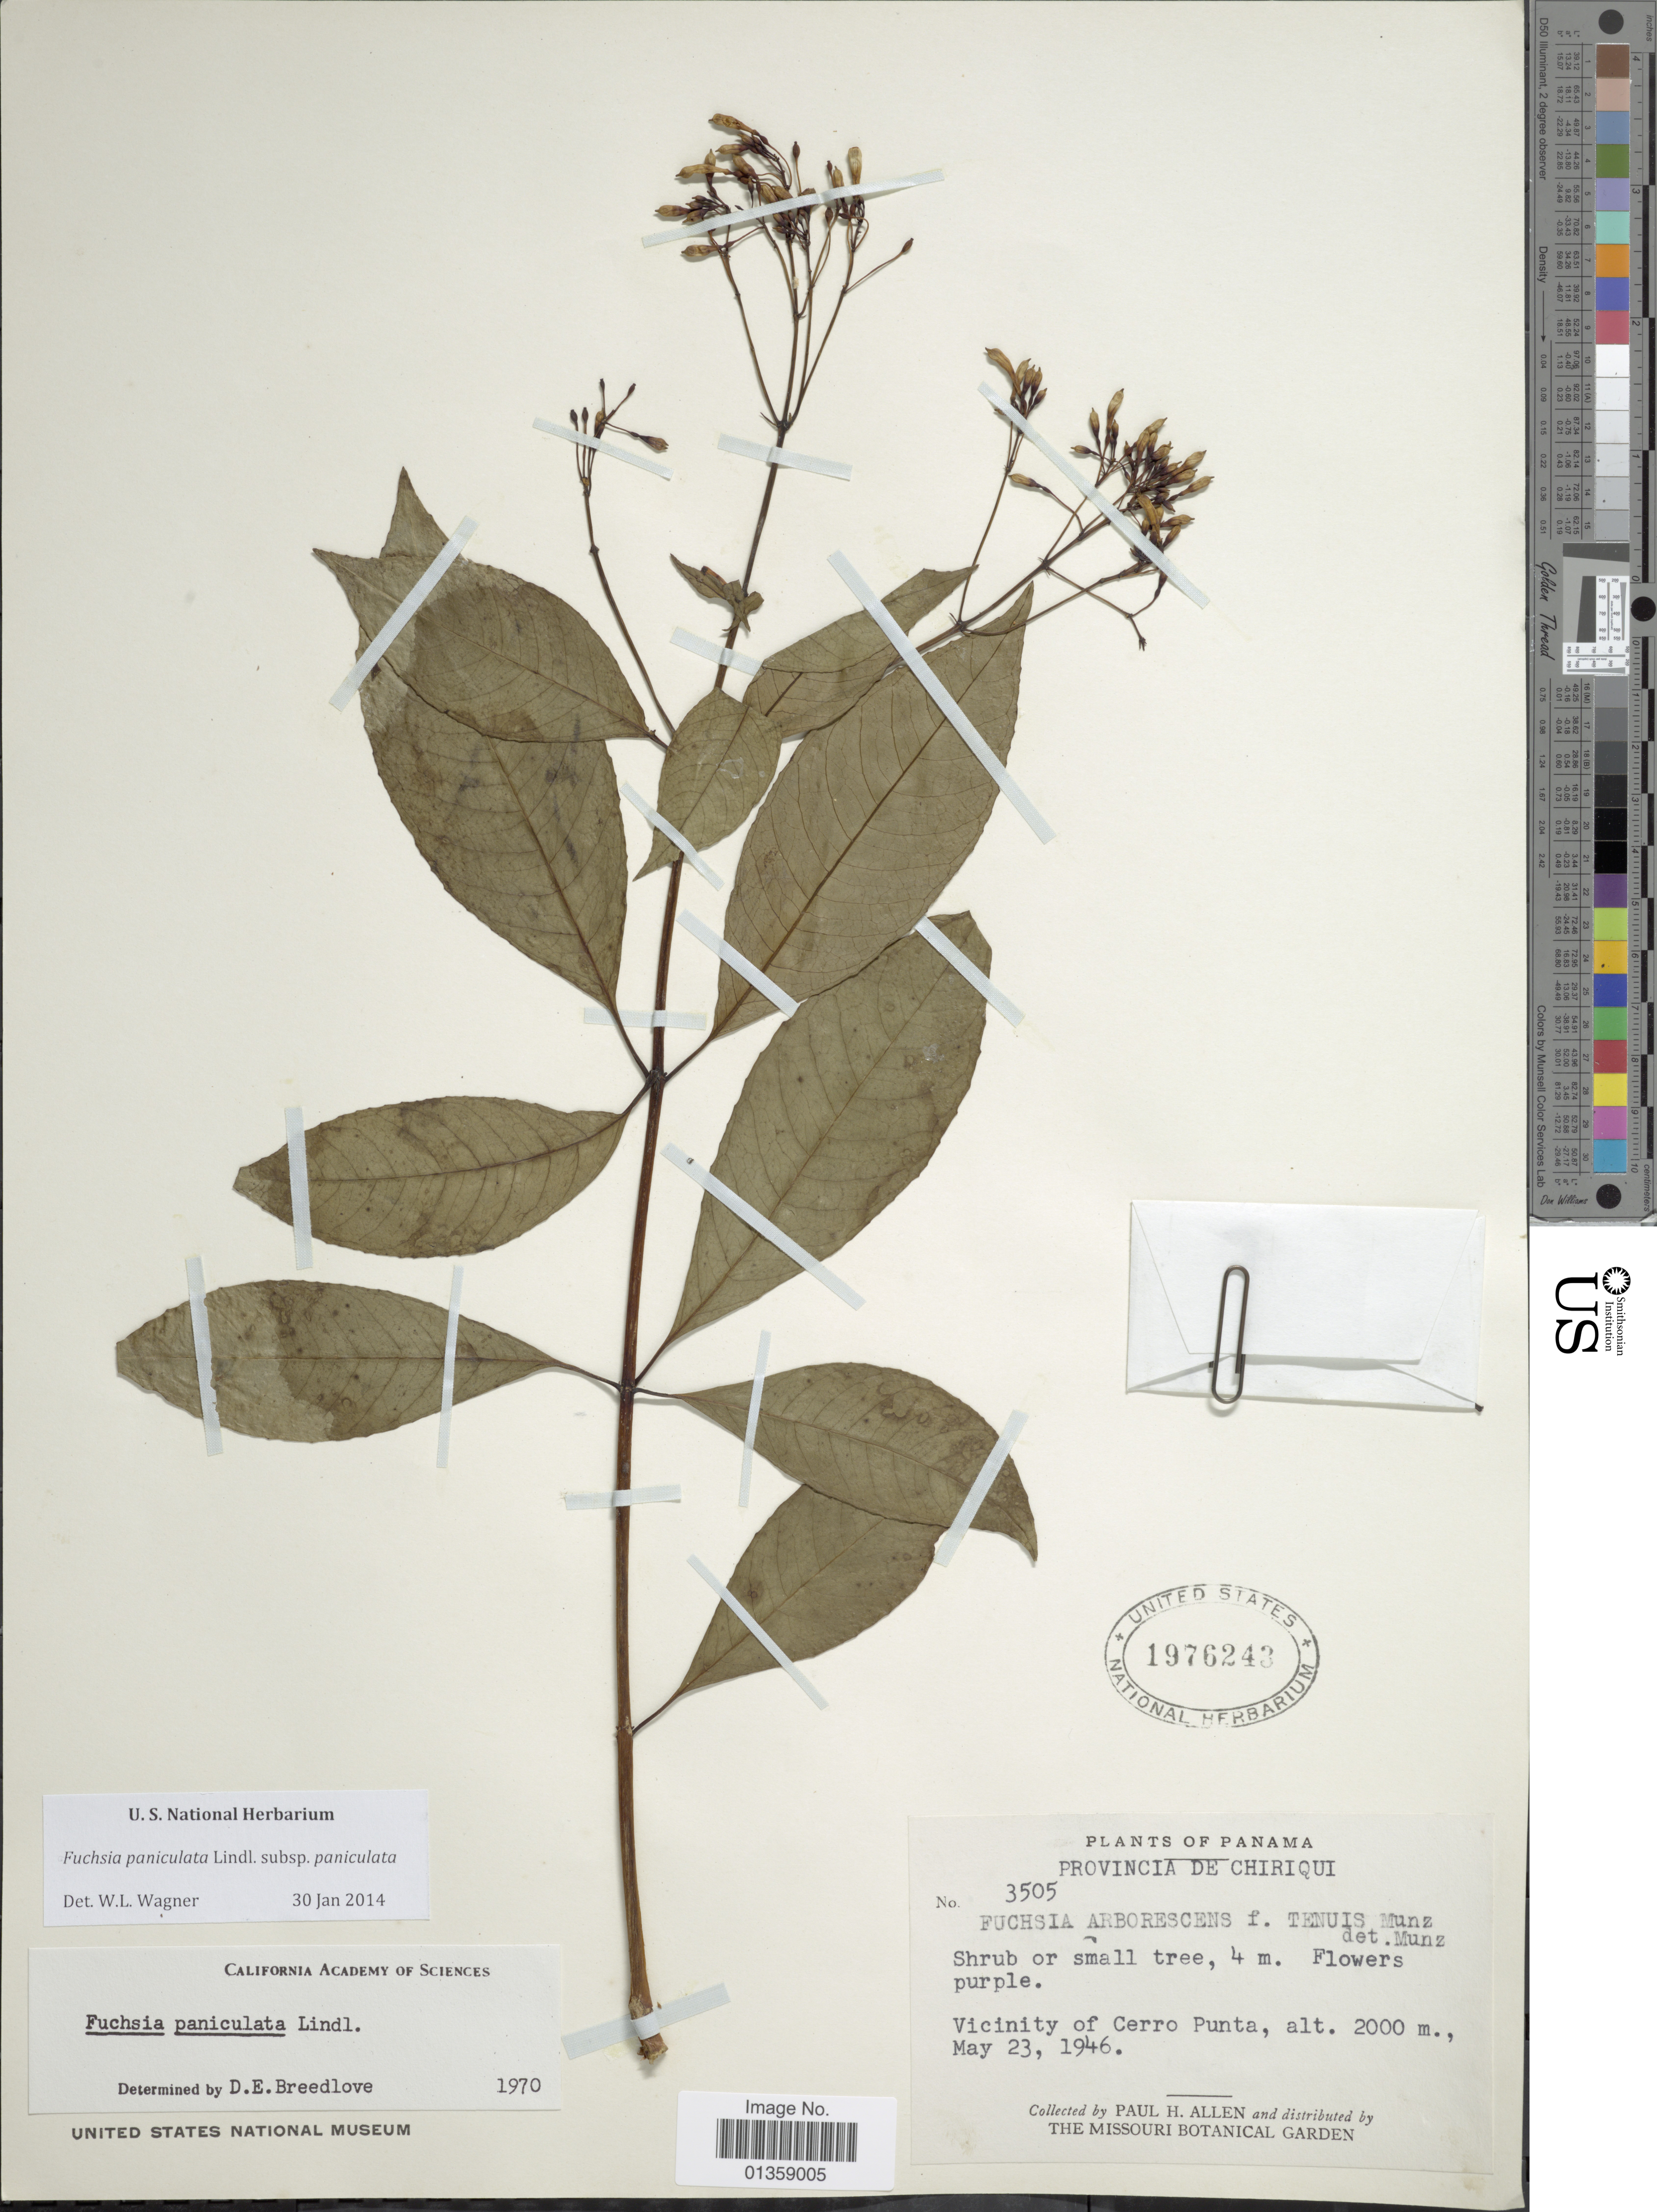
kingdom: Plantae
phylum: Tracheophyta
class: Magnoliopsida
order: Myrtales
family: Onagraceae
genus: Fuchsia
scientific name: Fuchsia paniculata subsp. paniculata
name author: Lindl.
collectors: P. H. Allen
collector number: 3505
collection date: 1946-05-23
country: Panama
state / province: Chiriqui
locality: Vicinity of Cerro Punta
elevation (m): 2000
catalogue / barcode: US 1976243